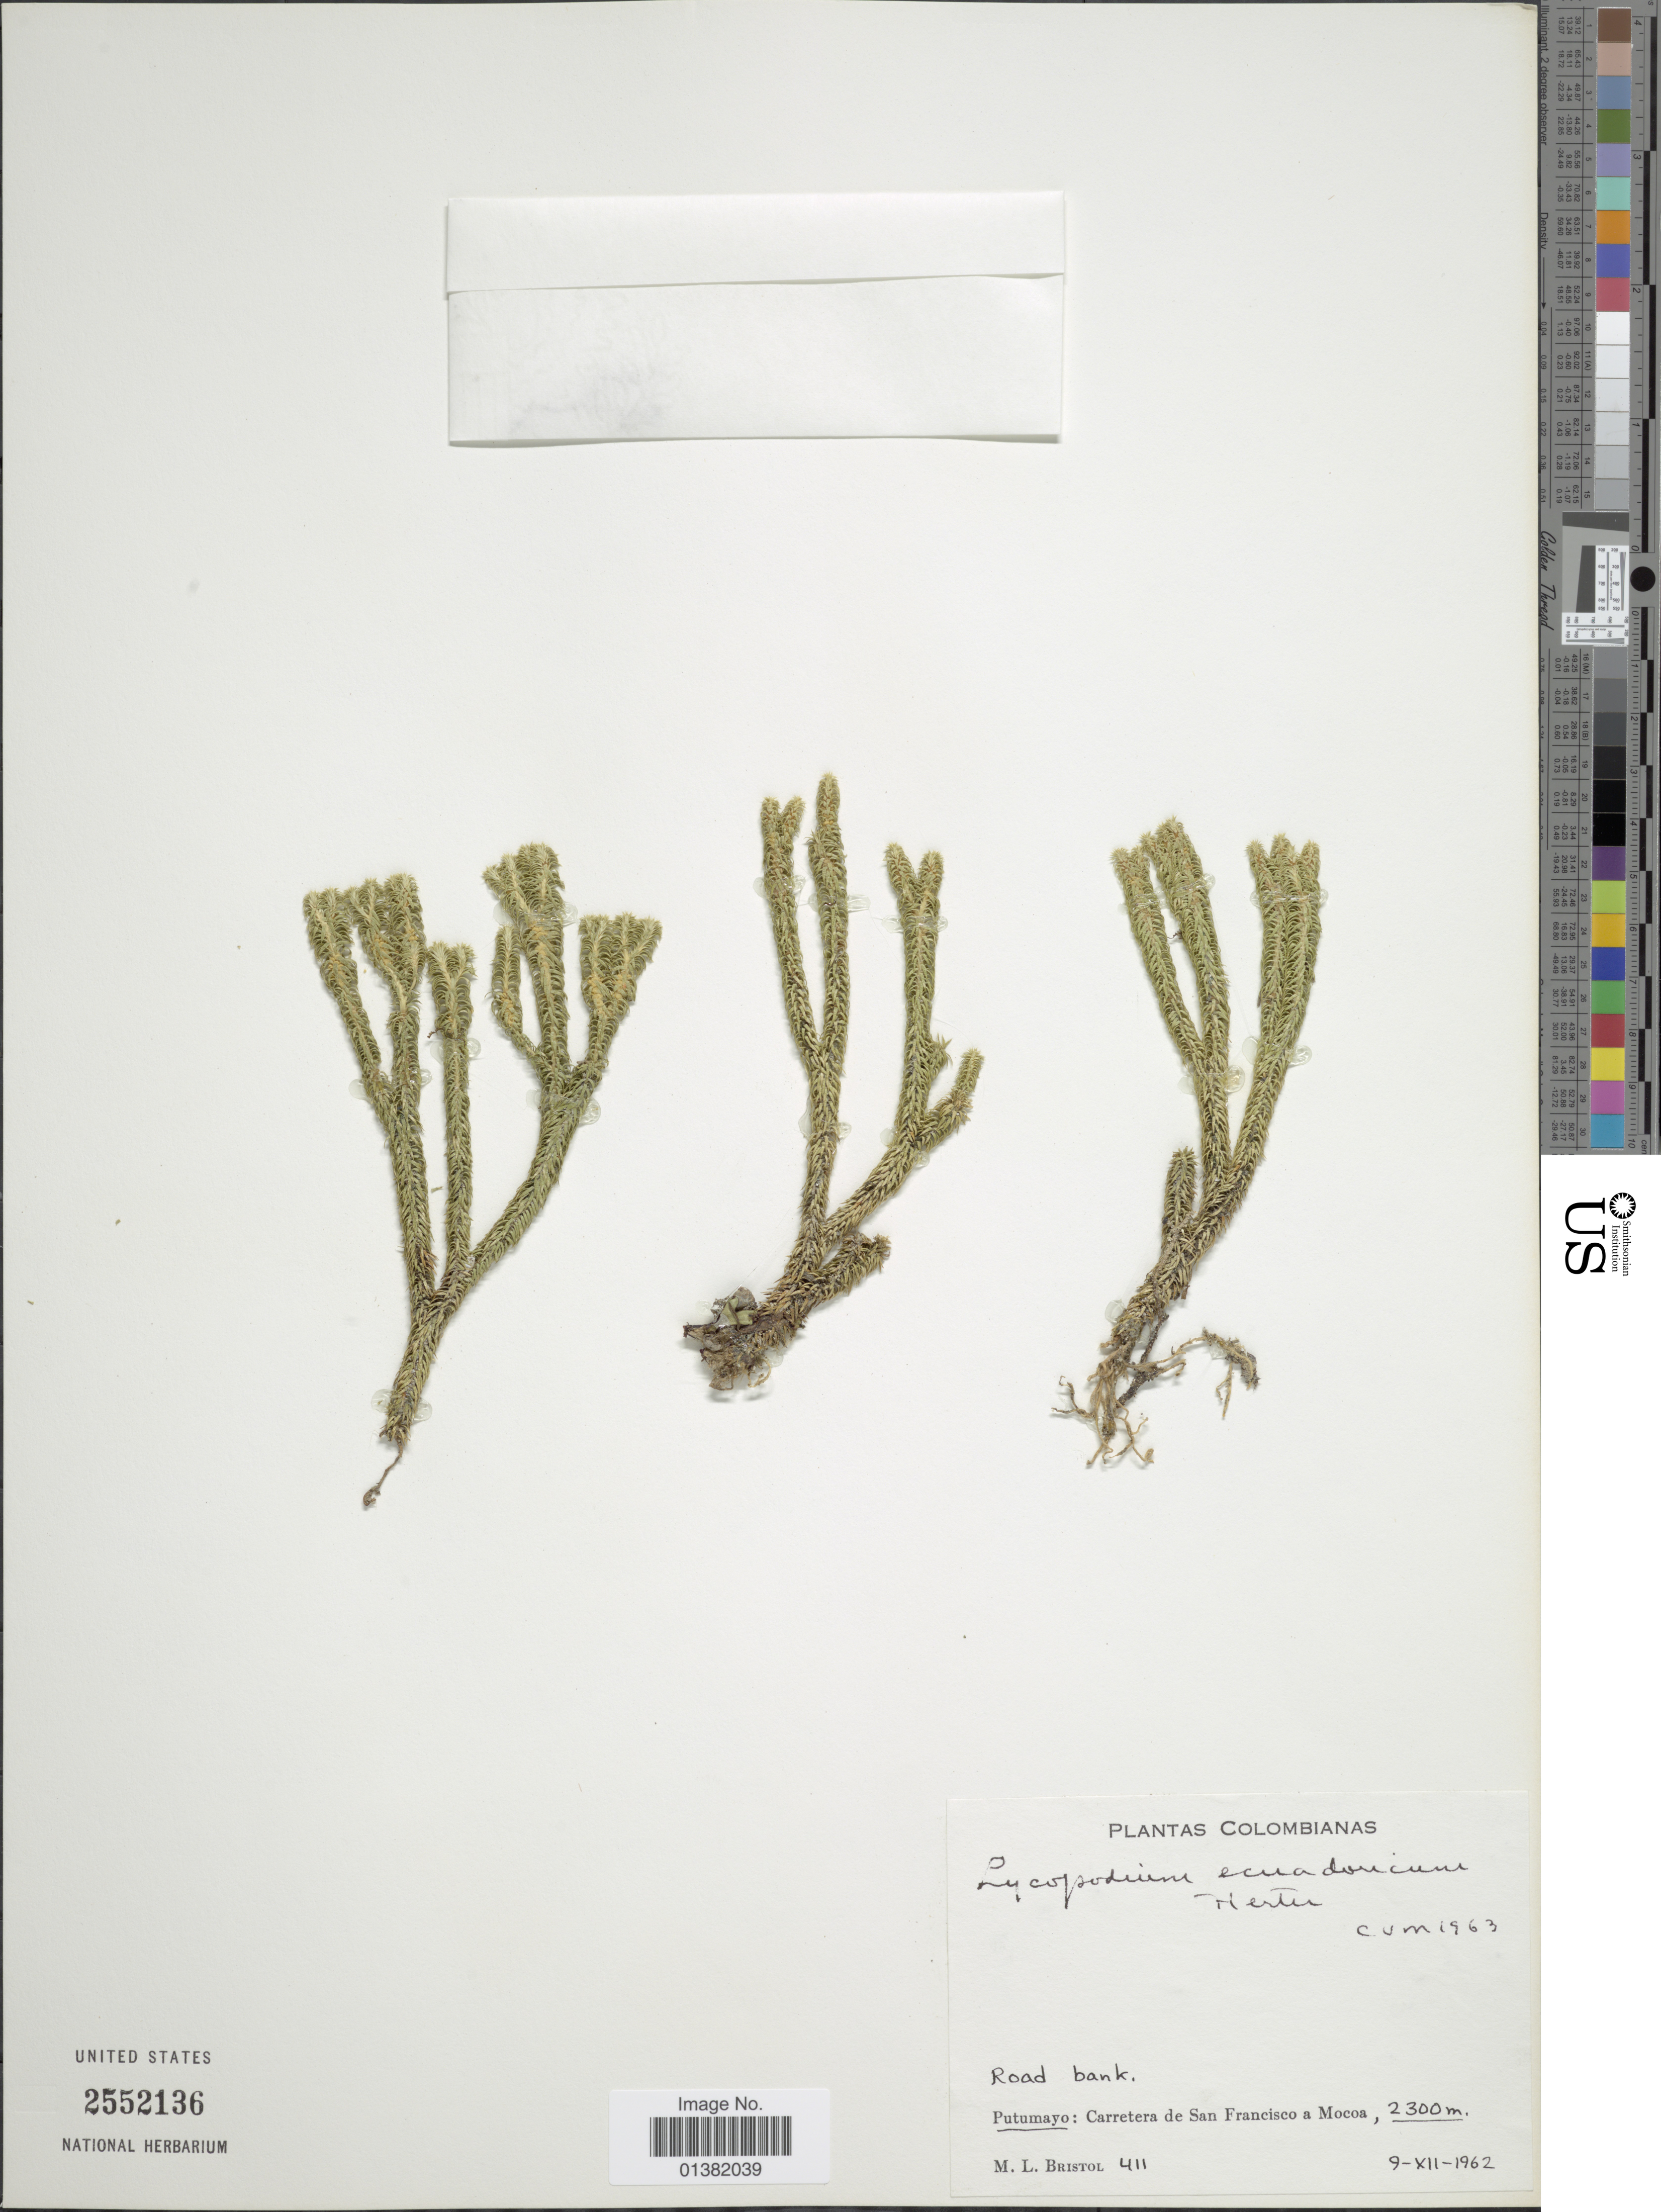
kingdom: Plantae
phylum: Tracheophyta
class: Lycopodiopsida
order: Lycopodiales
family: Lycopodiaceae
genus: Phlegmariurus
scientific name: Phlegmariurus eversus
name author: (Poir.) B. Øllg.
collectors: M. L. Bristol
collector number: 411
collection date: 1962-12-09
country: Colombia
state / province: Putumayo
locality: Carretera de San Francisco a Mocoa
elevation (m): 2300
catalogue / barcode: US 2552136